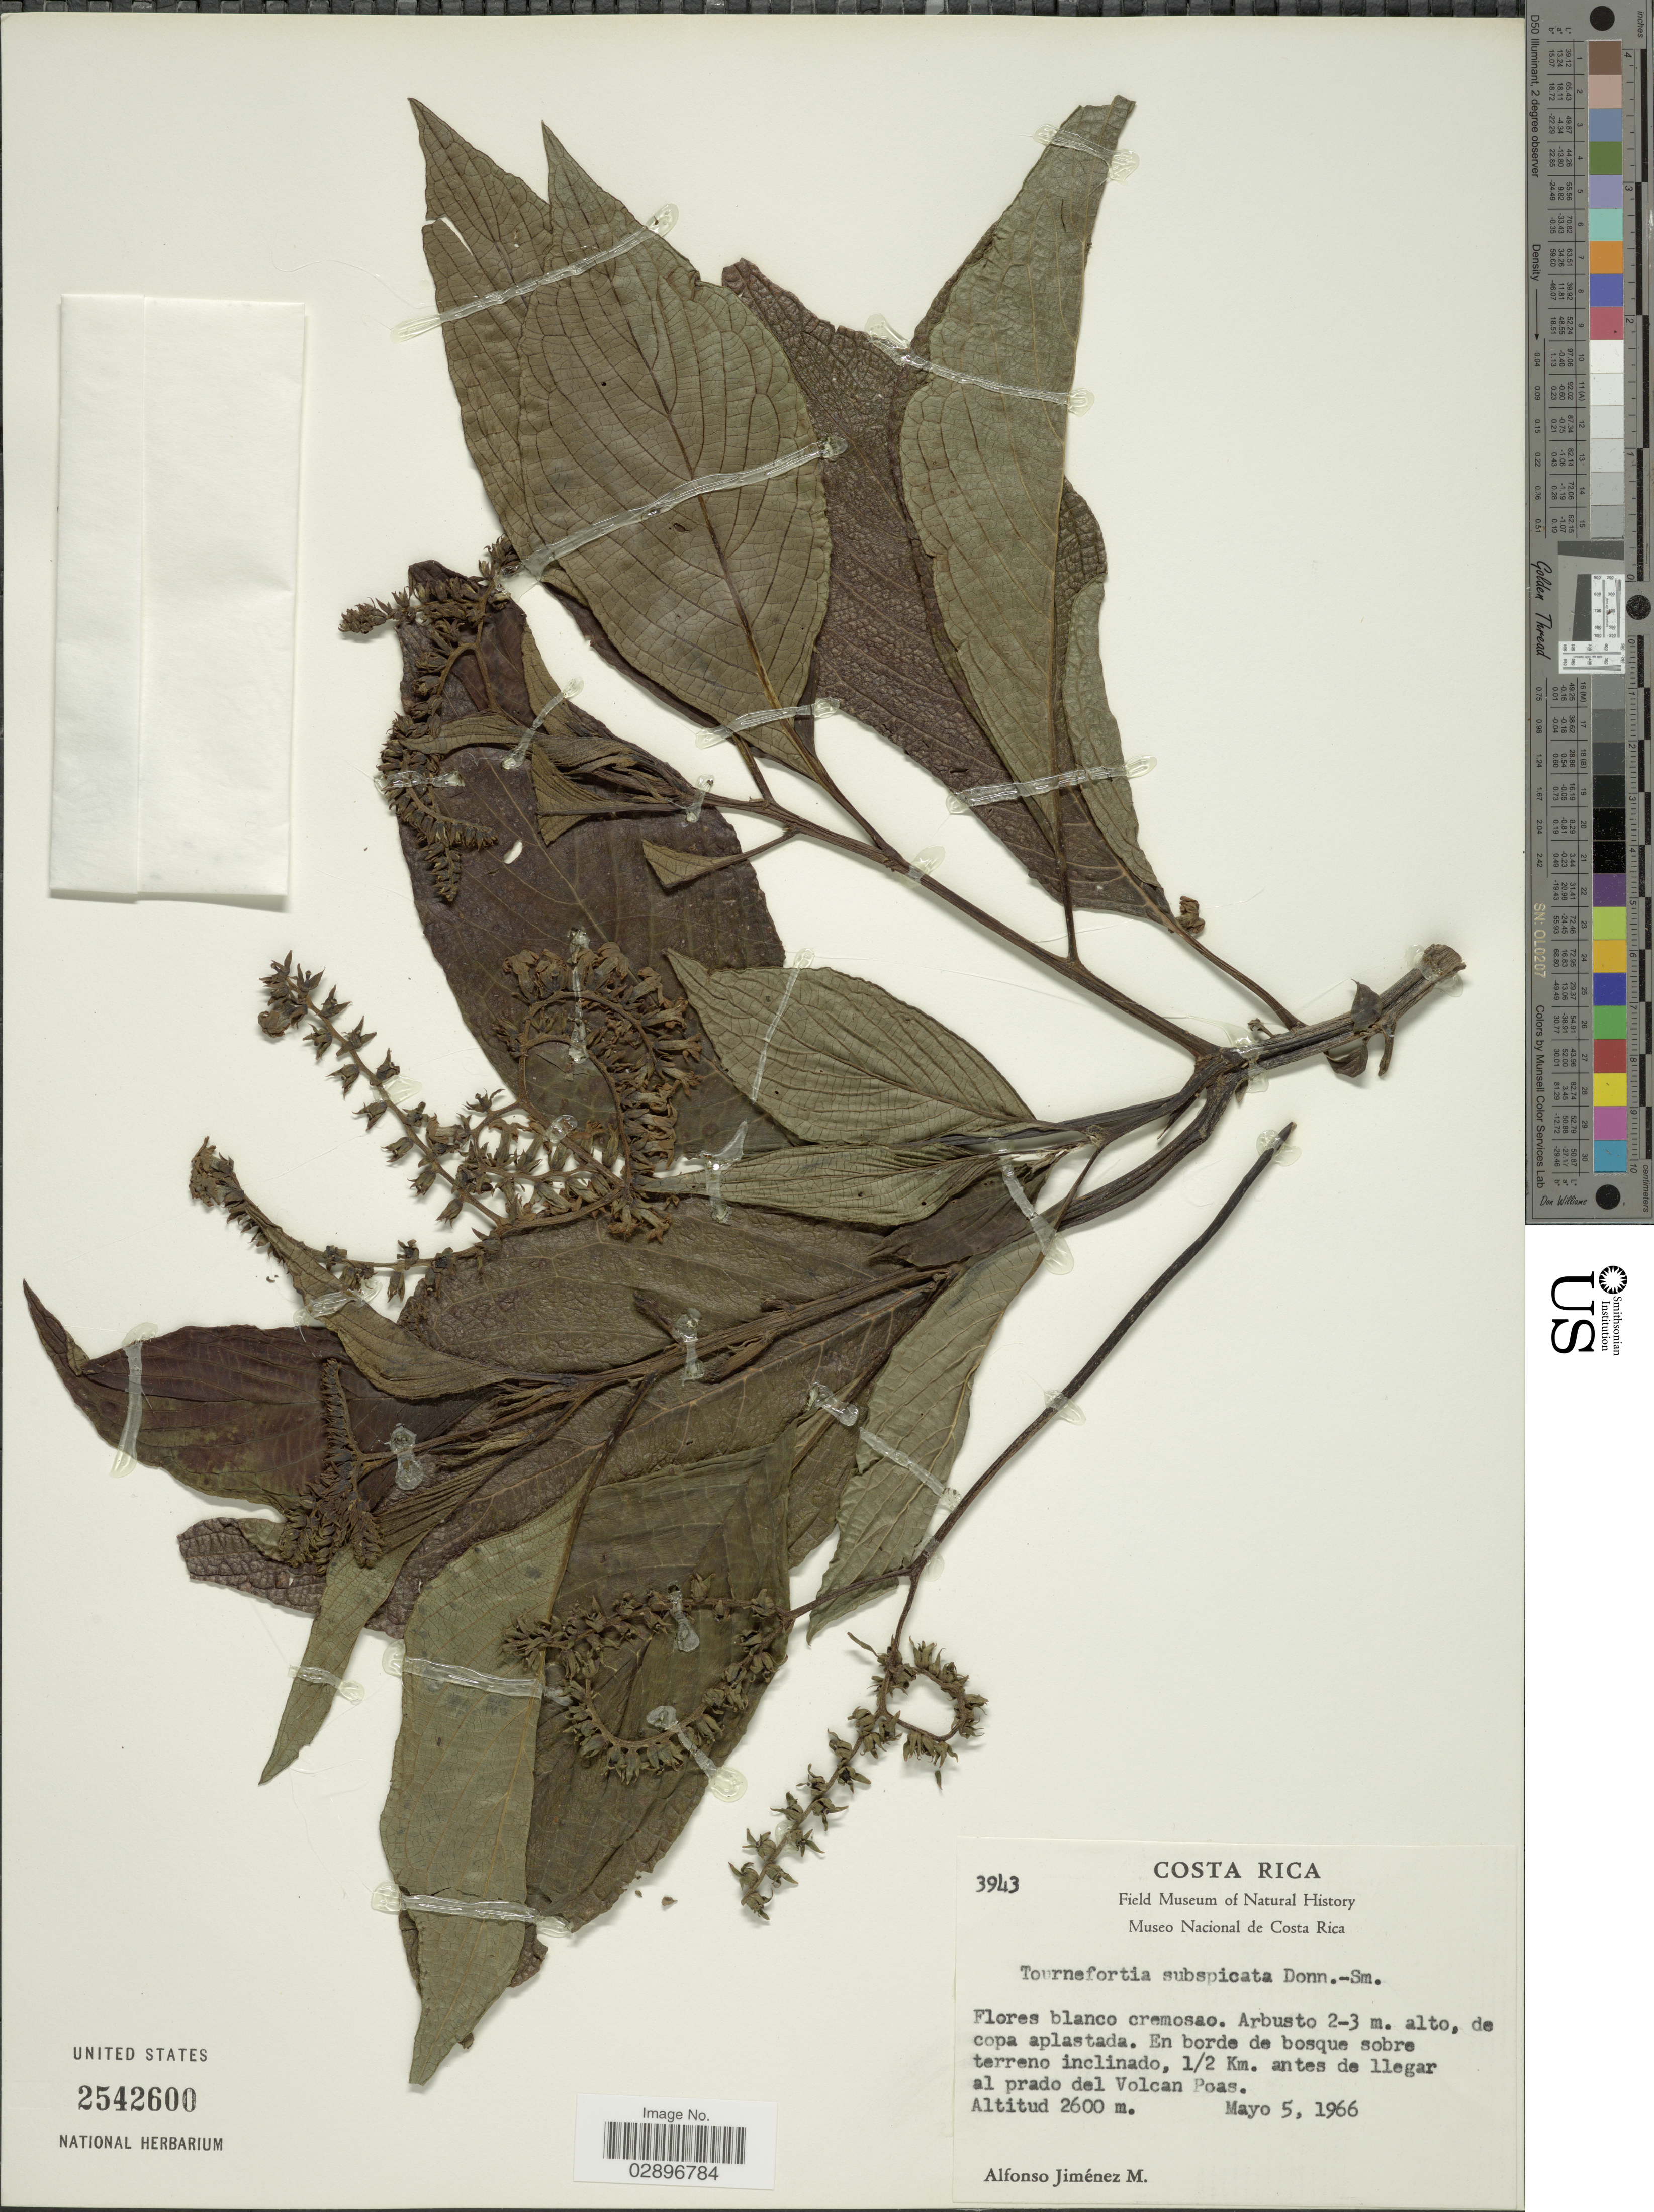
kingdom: Plantae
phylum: Tracheophyta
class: Magnoliopsida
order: Boraginales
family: Heliotropiaceae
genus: Tournefortia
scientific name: Tournefortia subspicata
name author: Donn. Sm.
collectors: A. Jimenez M.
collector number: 3943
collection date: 1966-05-05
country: Costa Rica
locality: ½ Km. antes de llegar al prado del Volcan Poas.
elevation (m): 2600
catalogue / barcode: US 2542600